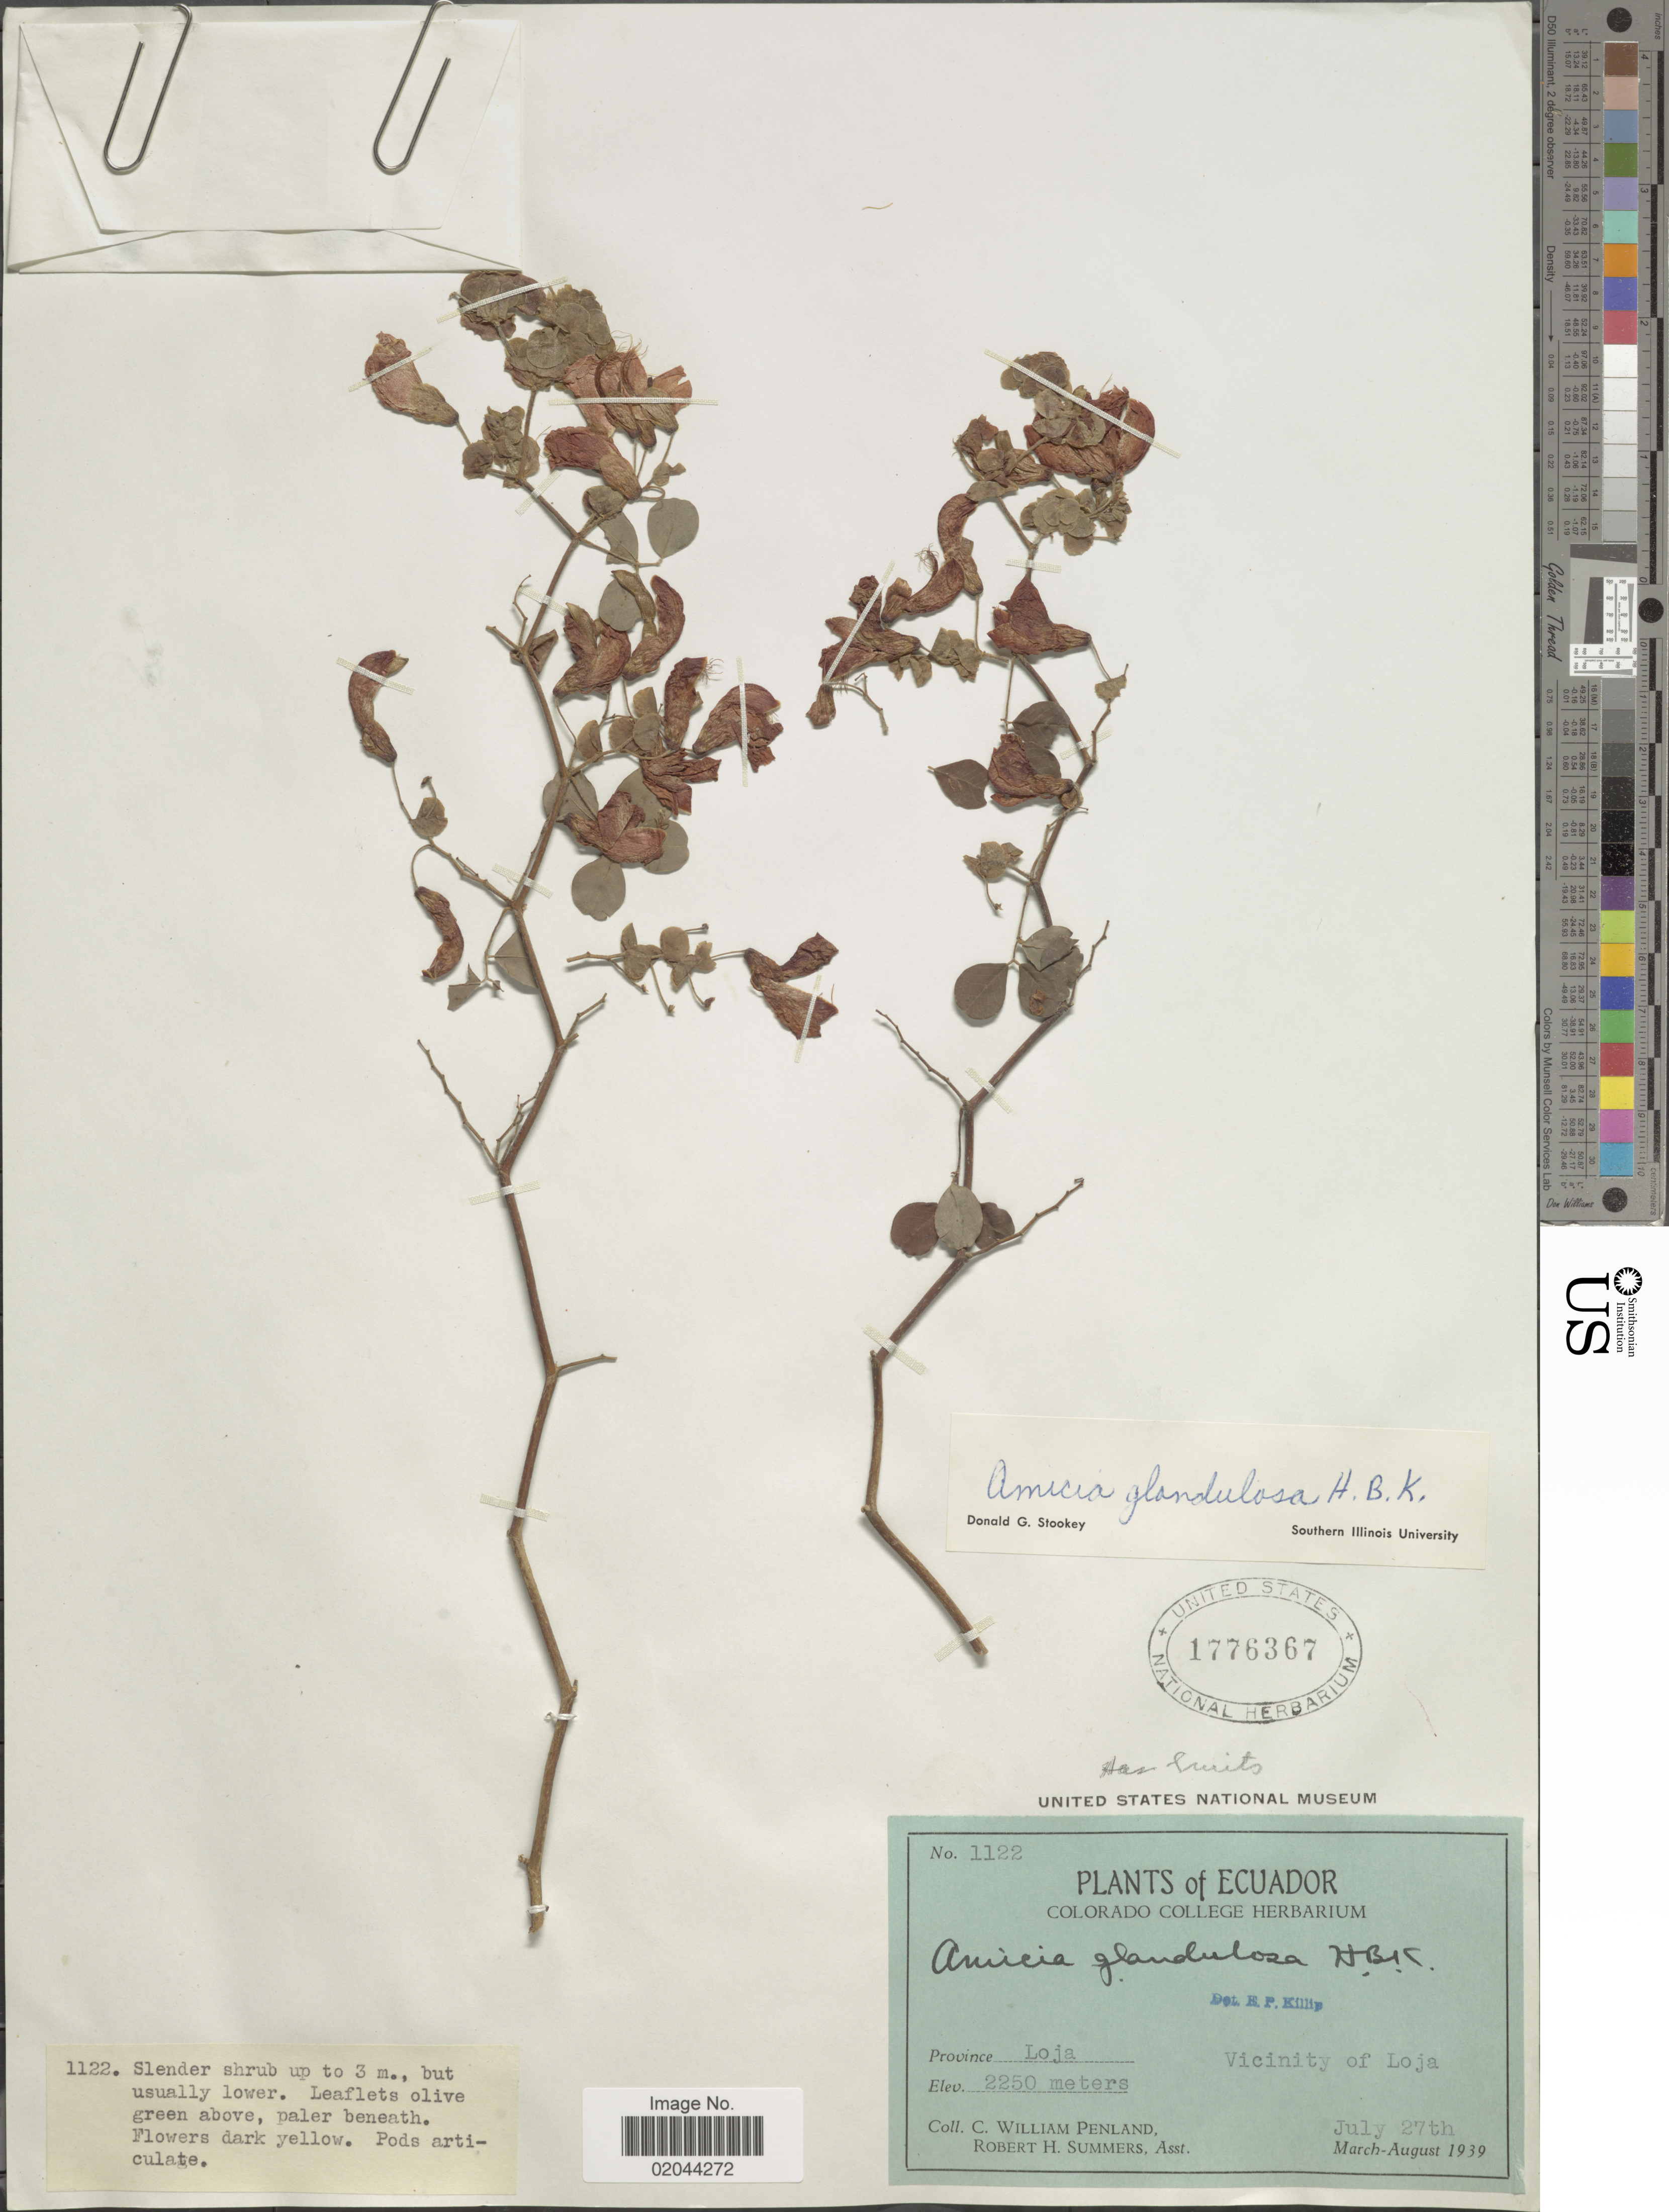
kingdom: Plantae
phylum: Tracheophyta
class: Magnoliopsida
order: Fabales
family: Fabaceae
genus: Amicia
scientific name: Amicia glandulosa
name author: Kunth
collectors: C. W. Penland & R. Summers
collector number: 1122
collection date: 1939-07-27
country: Ecuador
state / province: Loja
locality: Vicinity of Loja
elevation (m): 2250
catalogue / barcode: US 1776367